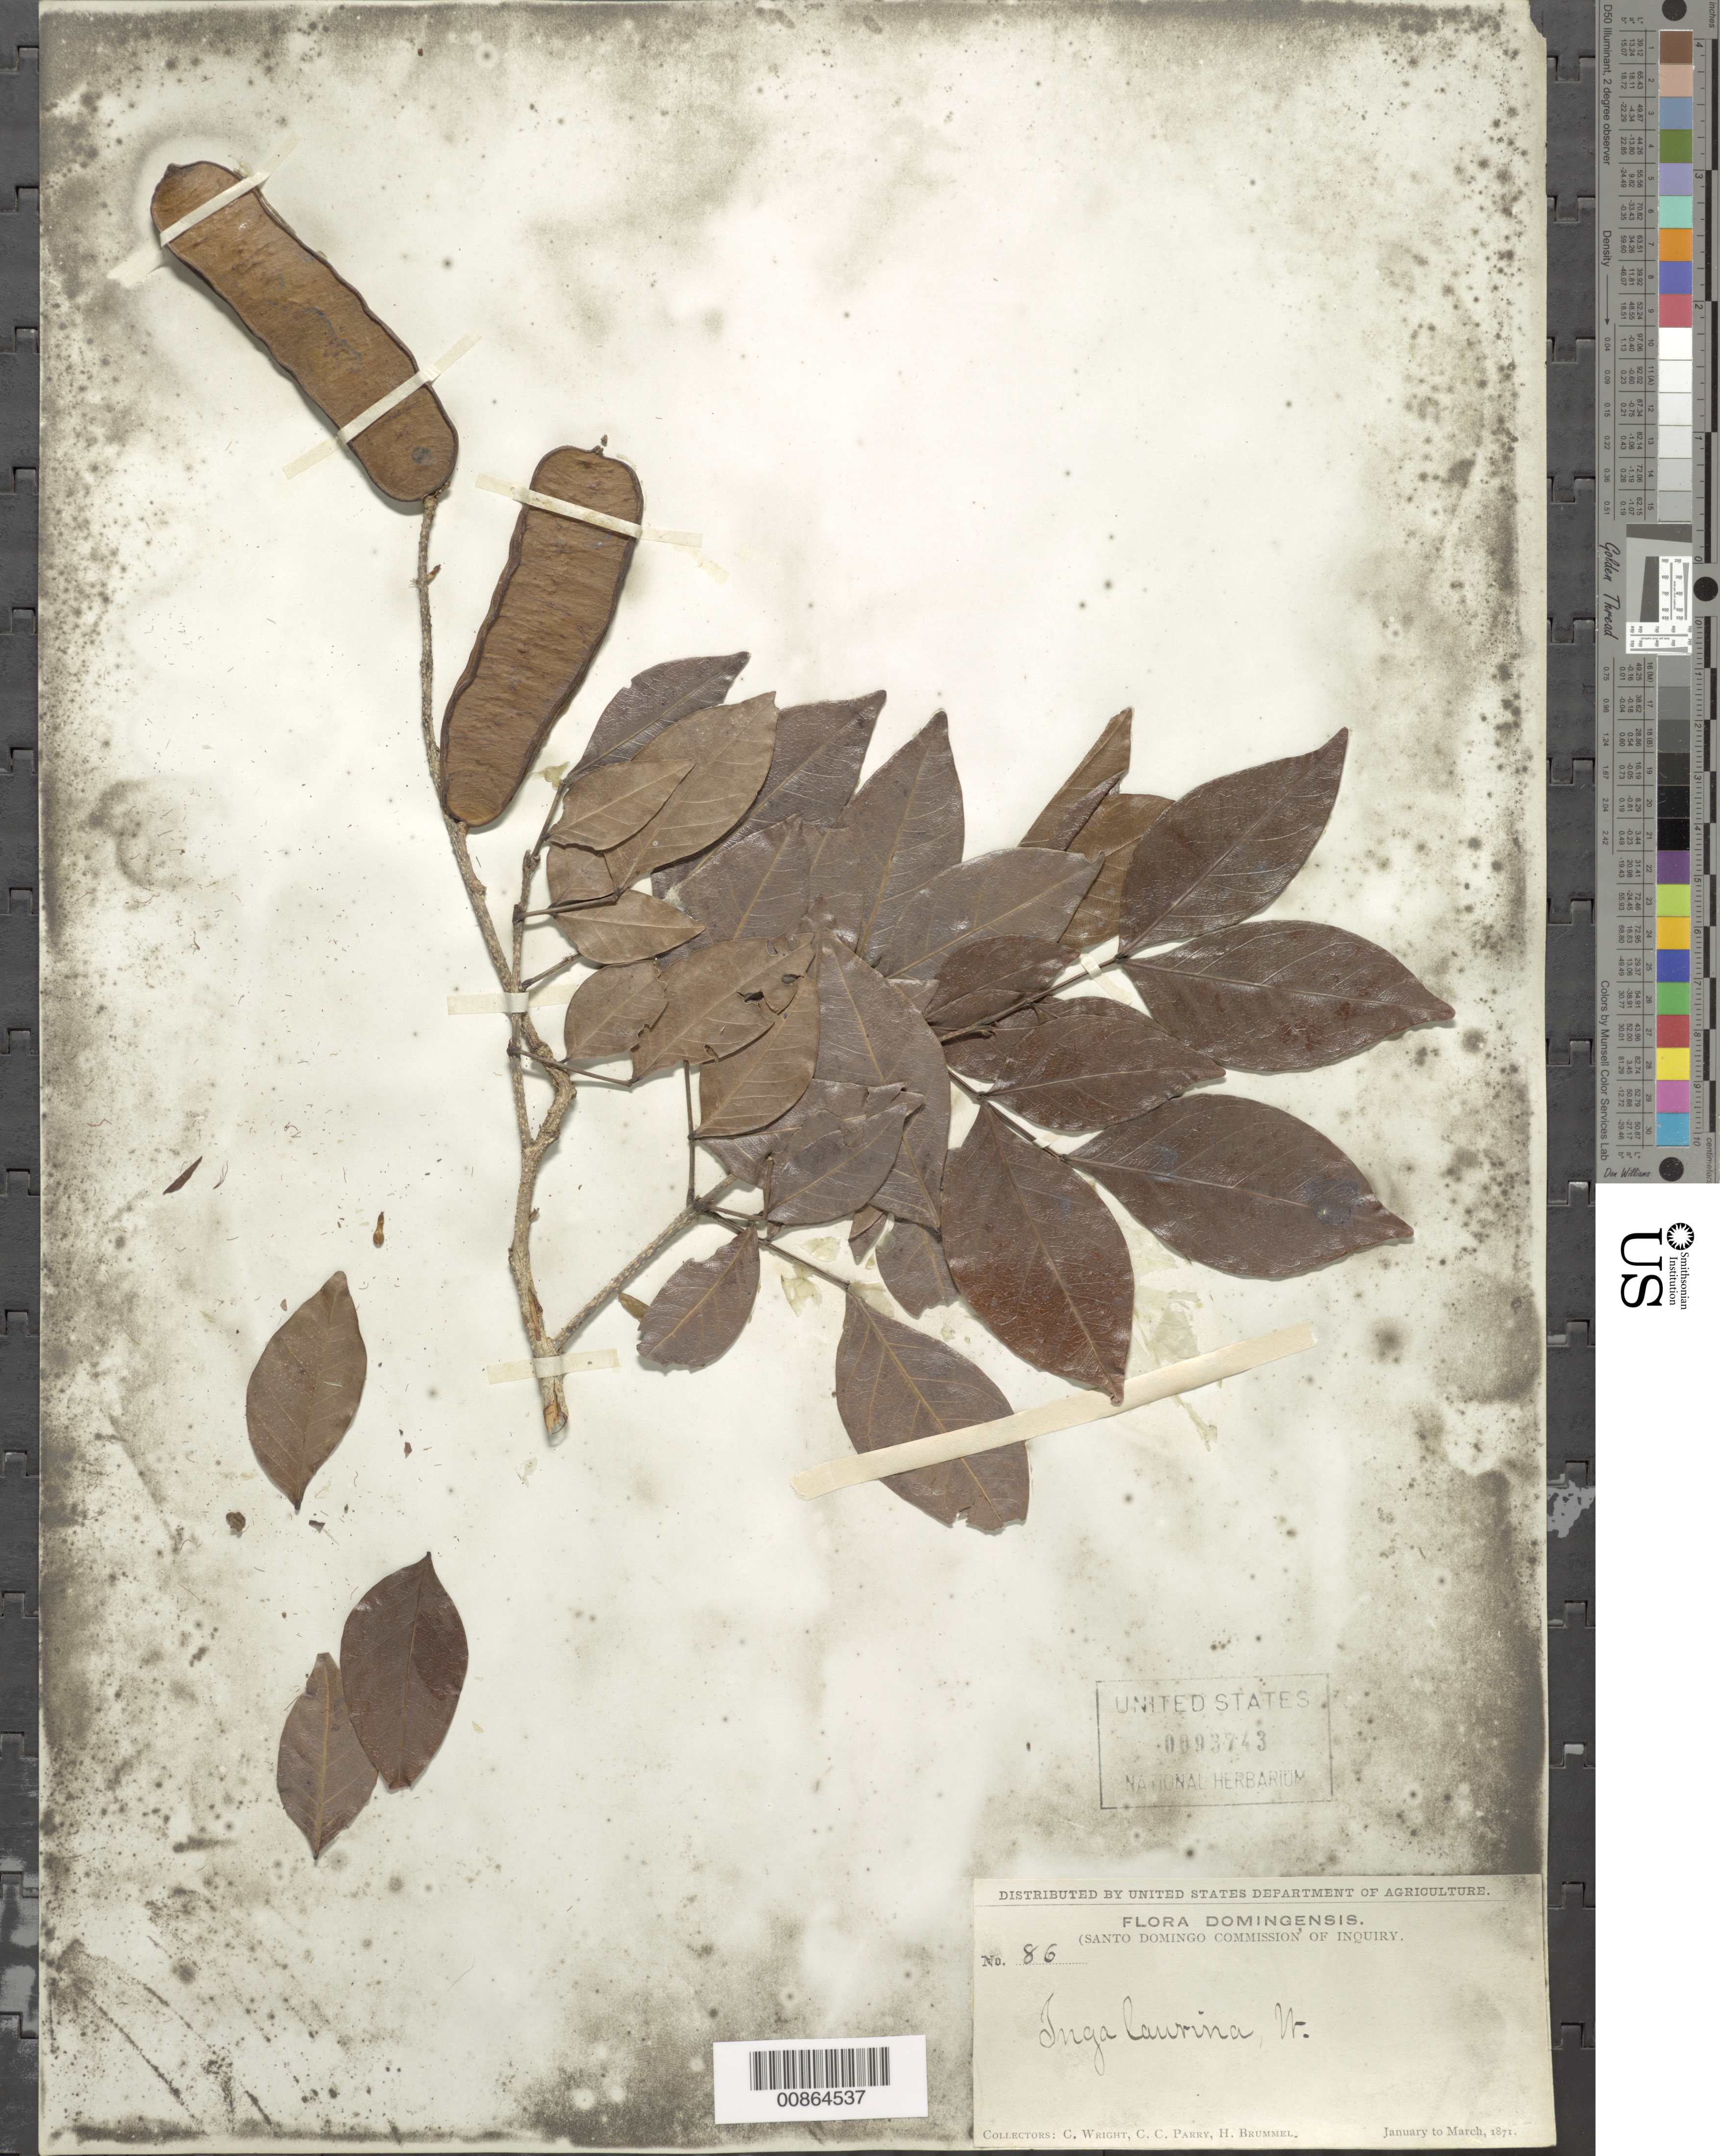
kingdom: Plantae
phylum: Tracheophyta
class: Magnoliopsida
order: Fabales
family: Fabaceae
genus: Inga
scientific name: Inga laurina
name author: (Sw.) Willd.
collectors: C. Wright, C. C. Parry & H. Brummel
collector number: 86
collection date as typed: Jan 1871 to -- Mar 1871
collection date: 1871-01/1871-03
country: Dominican Republic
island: Hispaniola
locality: Dominican Republic.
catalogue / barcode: US 93743